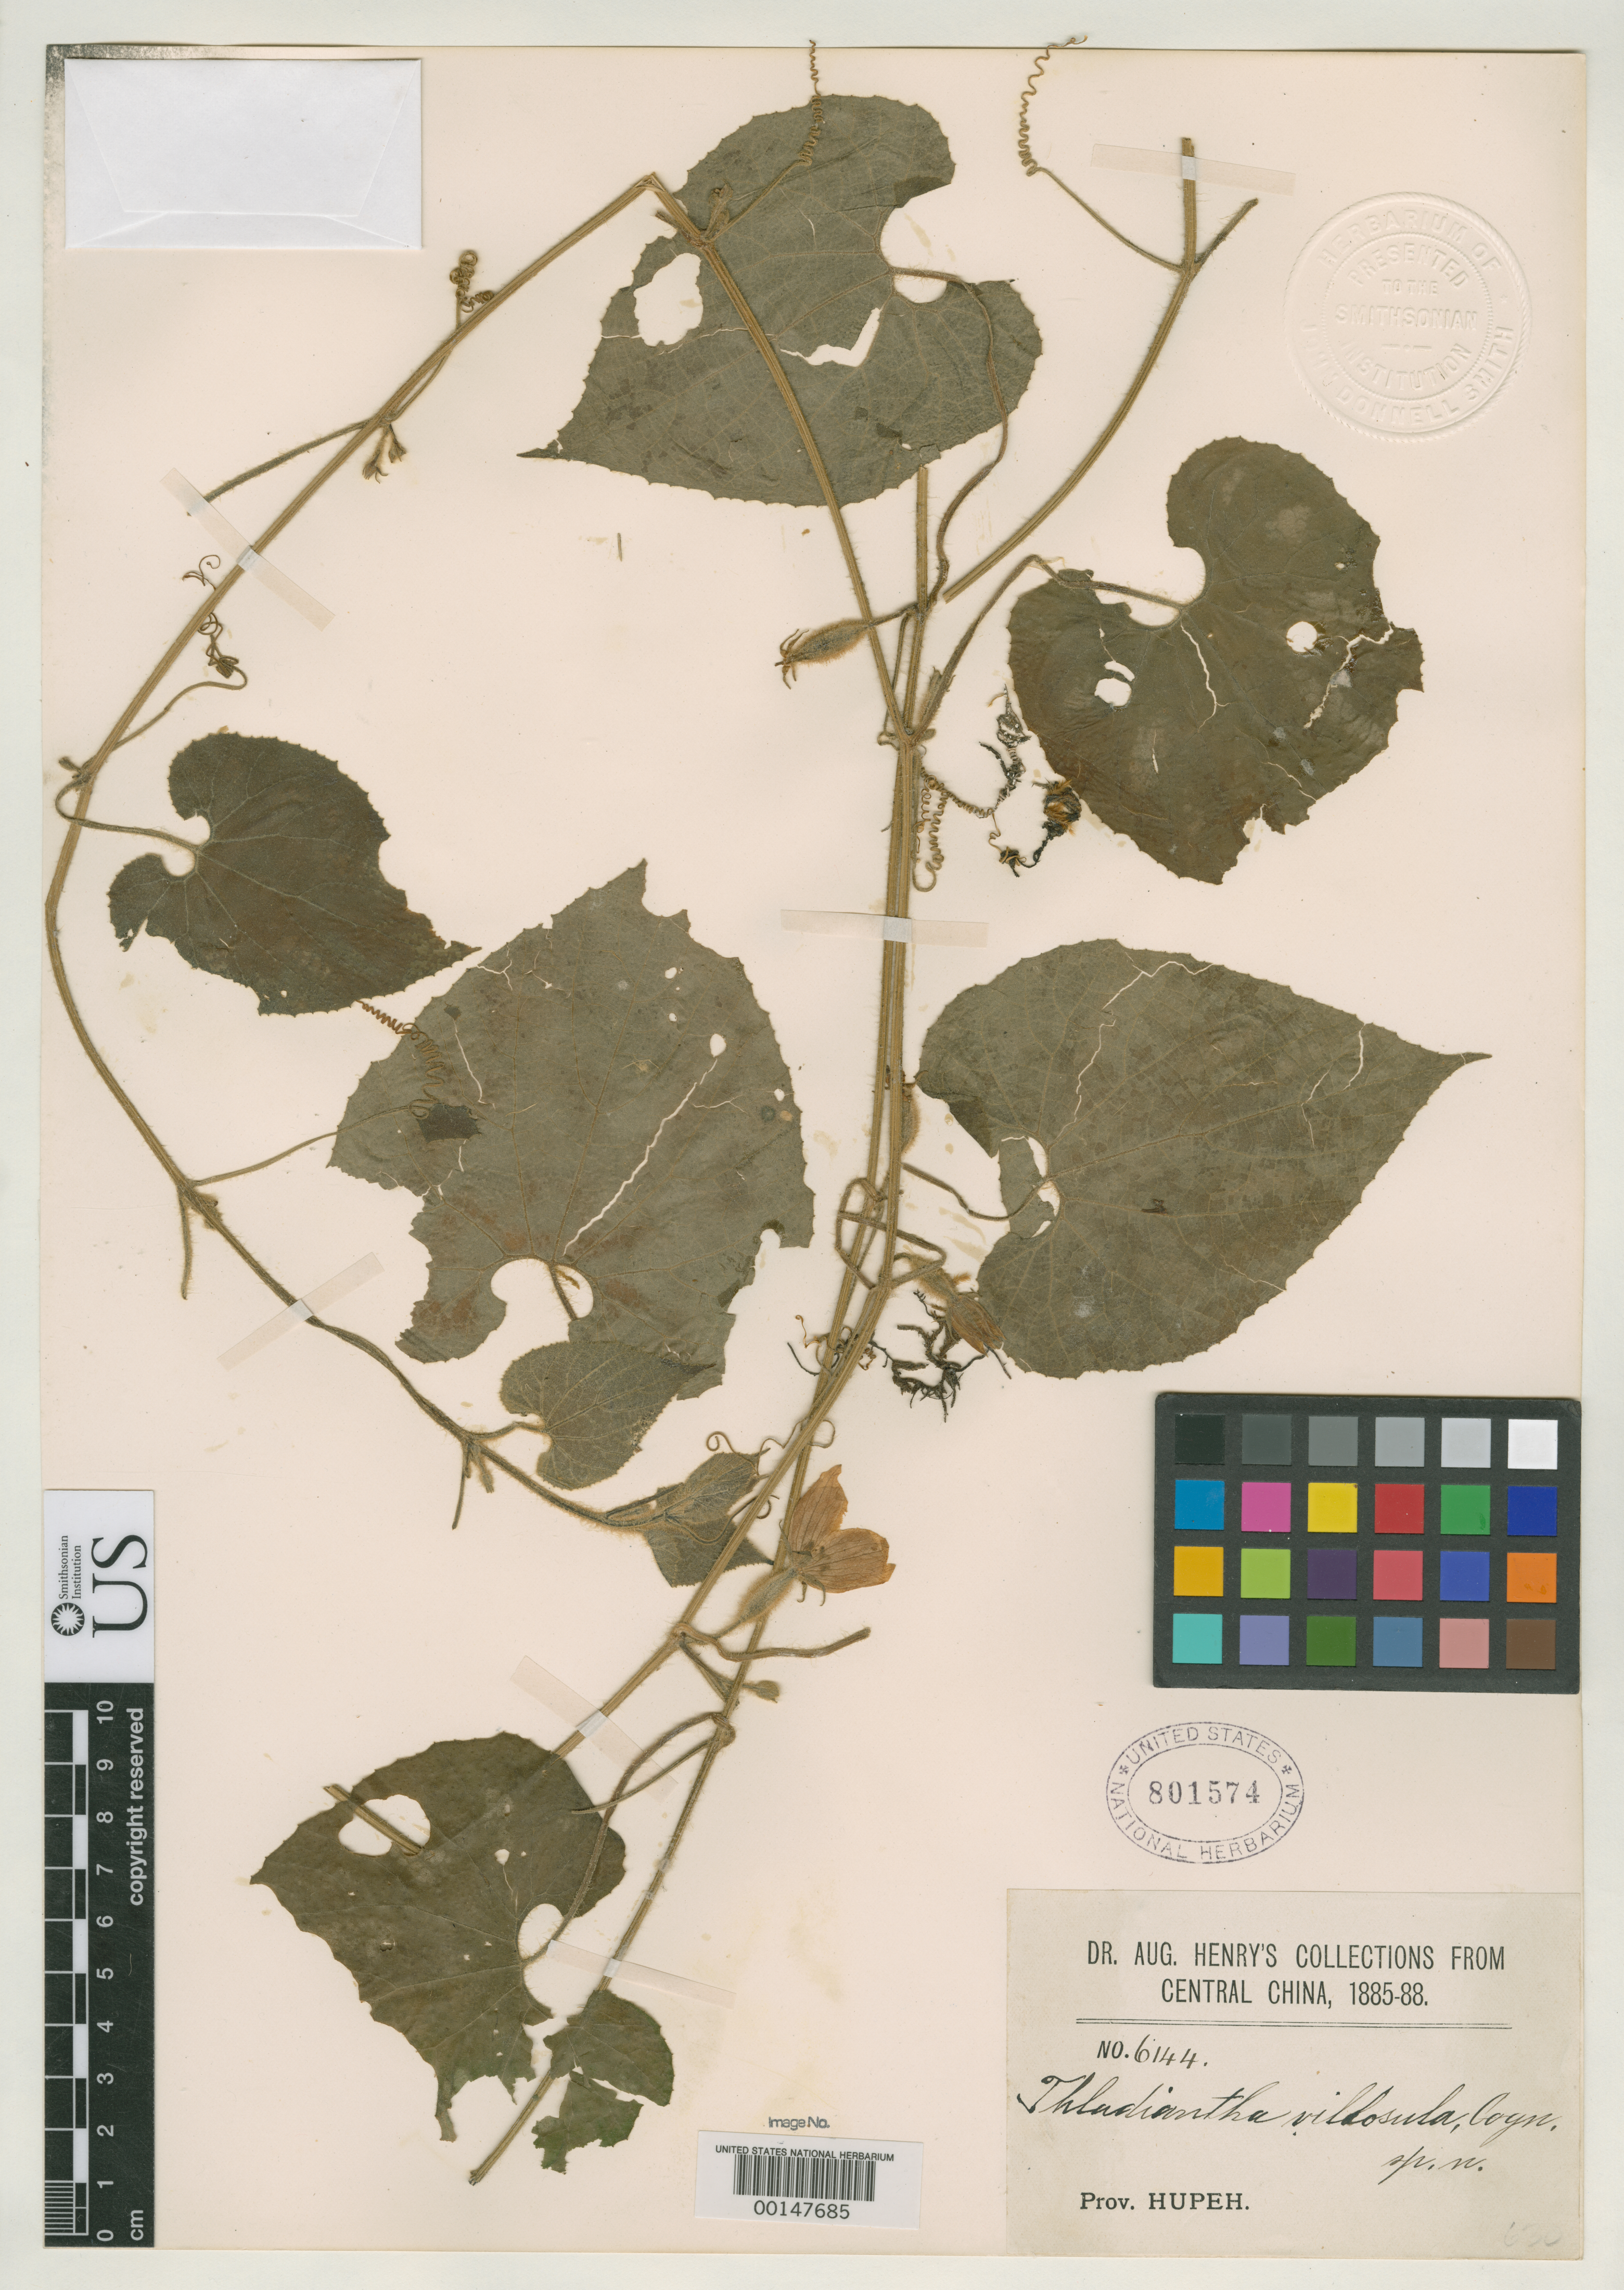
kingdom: Plantae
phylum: Tracheophyta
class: Magnoliopsida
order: Cucurbitales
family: Cucurbitaceae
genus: Thladiantha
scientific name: Thladiantha villosula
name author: Cogn. in Engl.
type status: Syntype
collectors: A. Henry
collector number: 6144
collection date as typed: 1885-88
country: China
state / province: Hubei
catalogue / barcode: US 801574